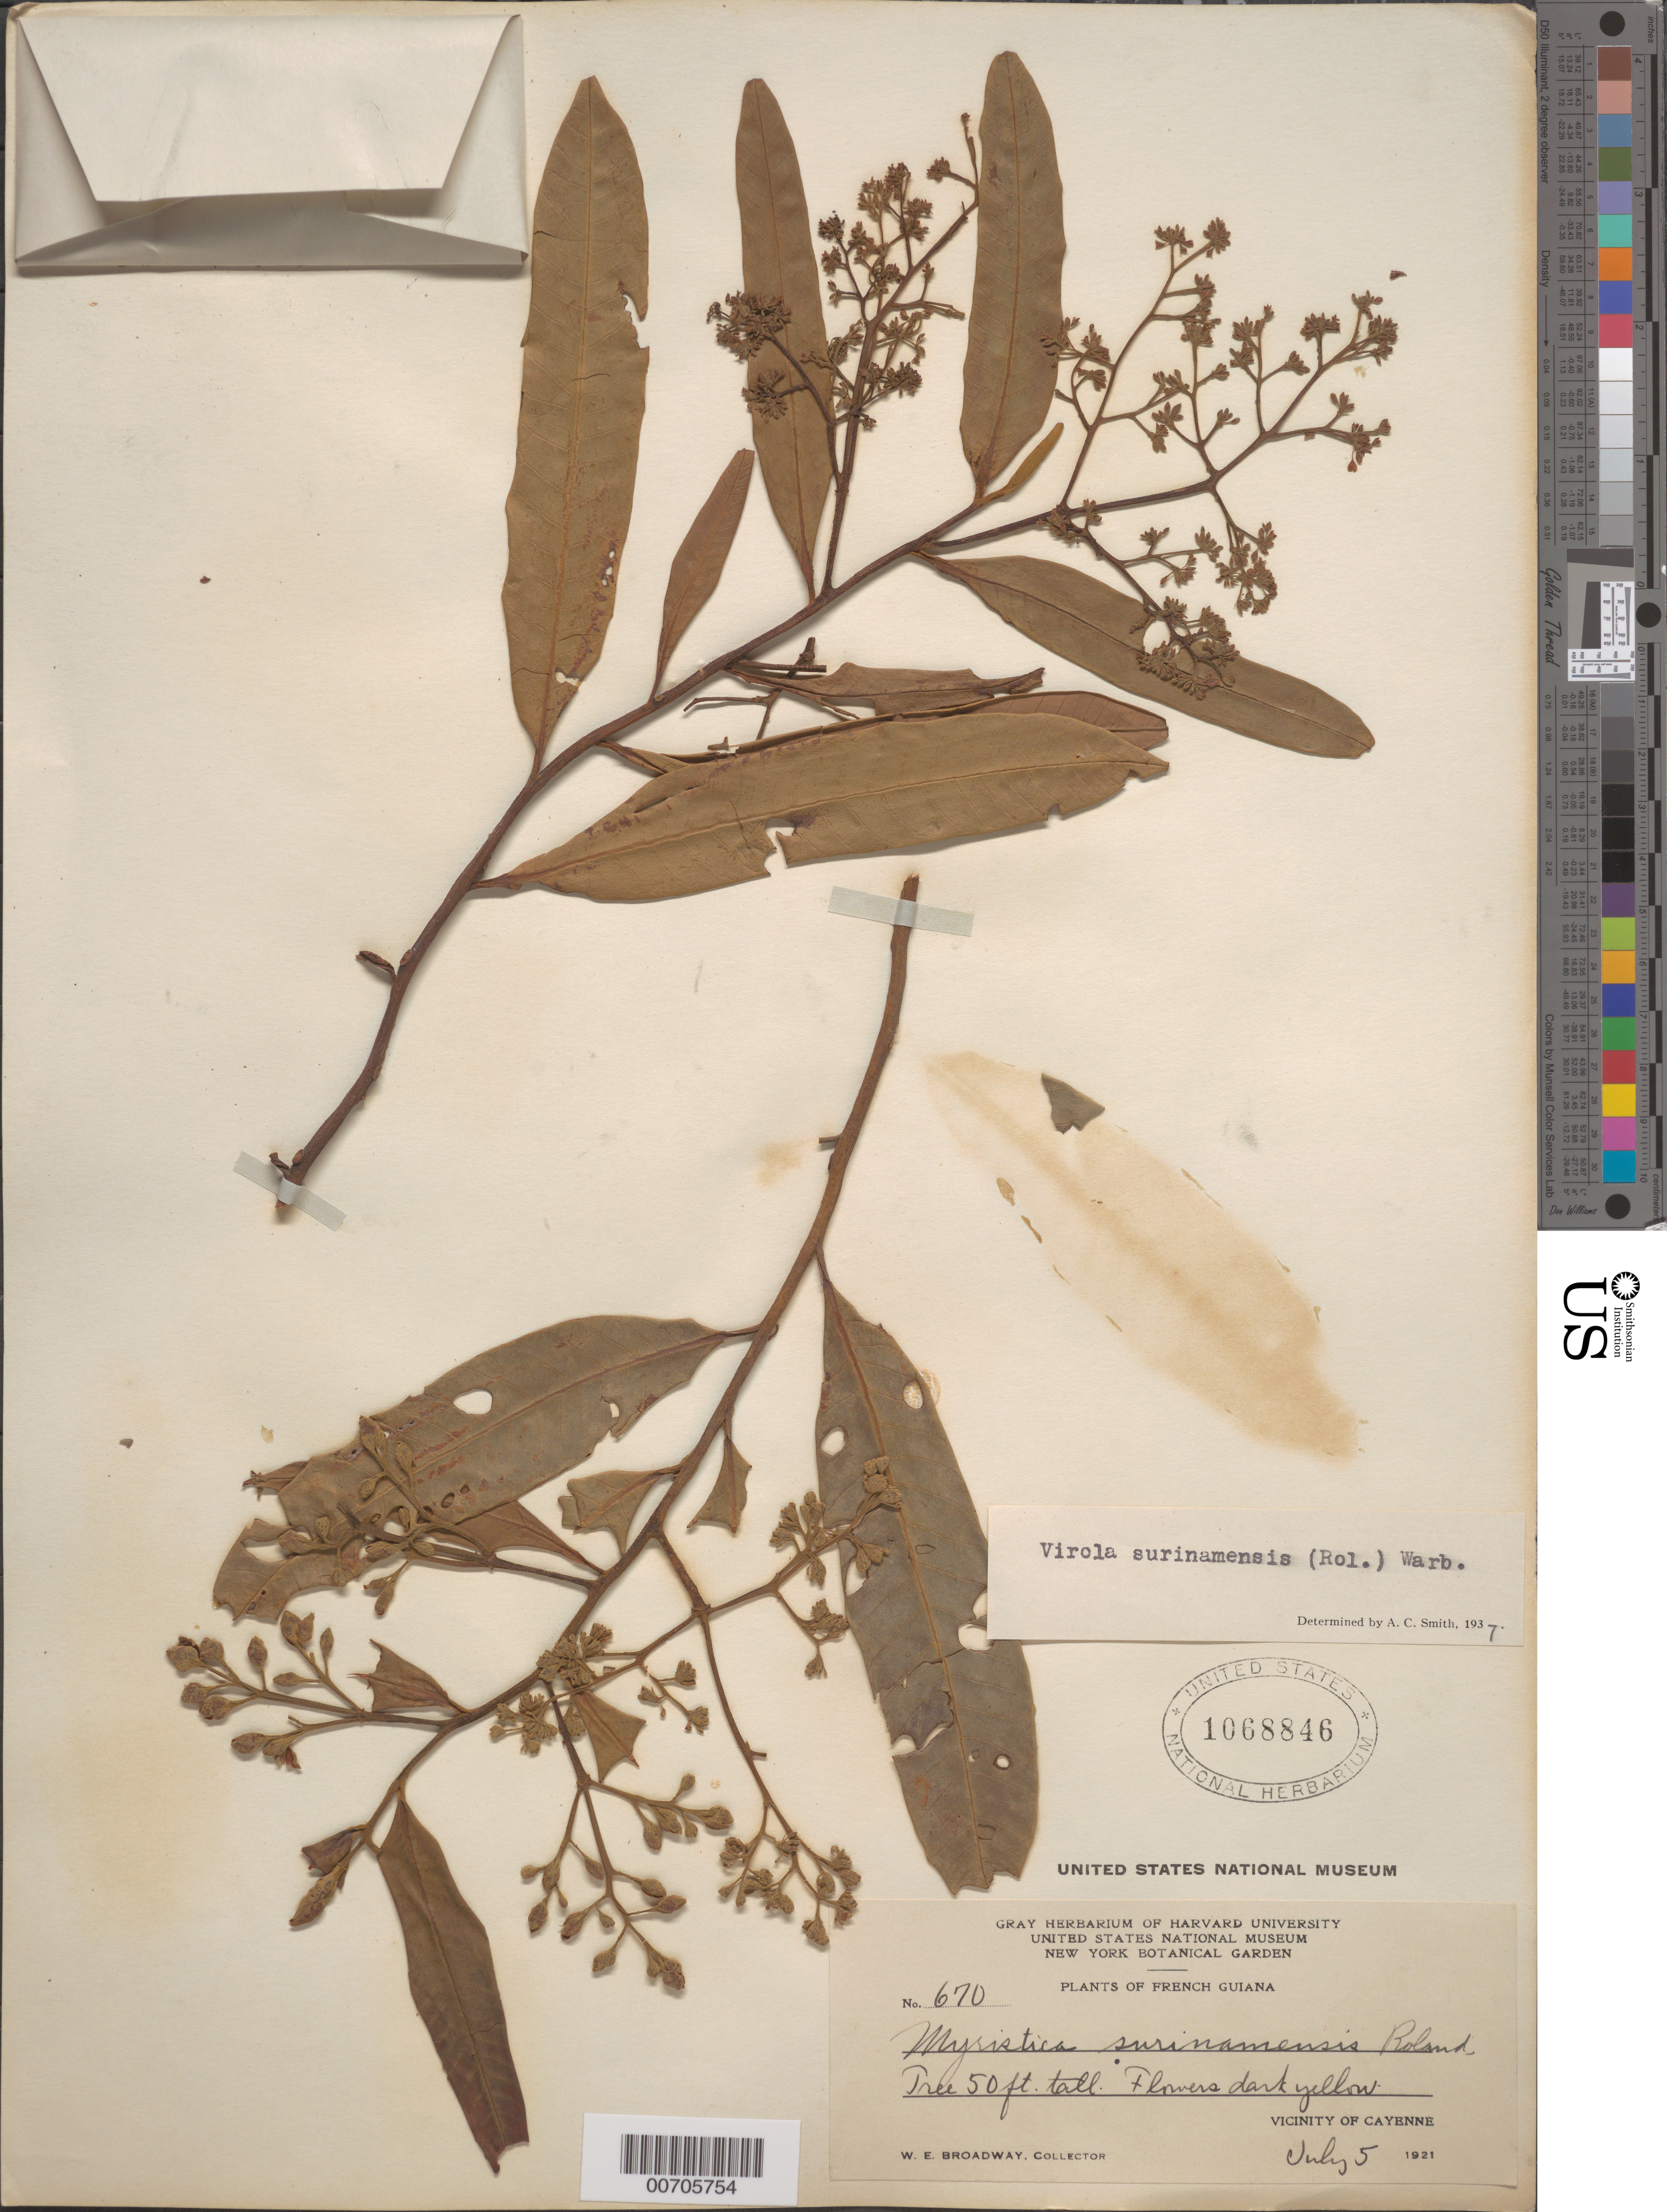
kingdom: Plantae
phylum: Tracheophyta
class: Magnoliopsida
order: Magnoliales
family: Myristicaceae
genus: Virola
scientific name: Virola surinamensis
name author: (Rol.) Warb.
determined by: Smith, A. C.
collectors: W. E. Broadway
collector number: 670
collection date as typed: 5-Jul-21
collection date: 1921-07-05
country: French Guiana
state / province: Cayenne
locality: Cayenne, vic.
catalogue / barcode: US 1068846